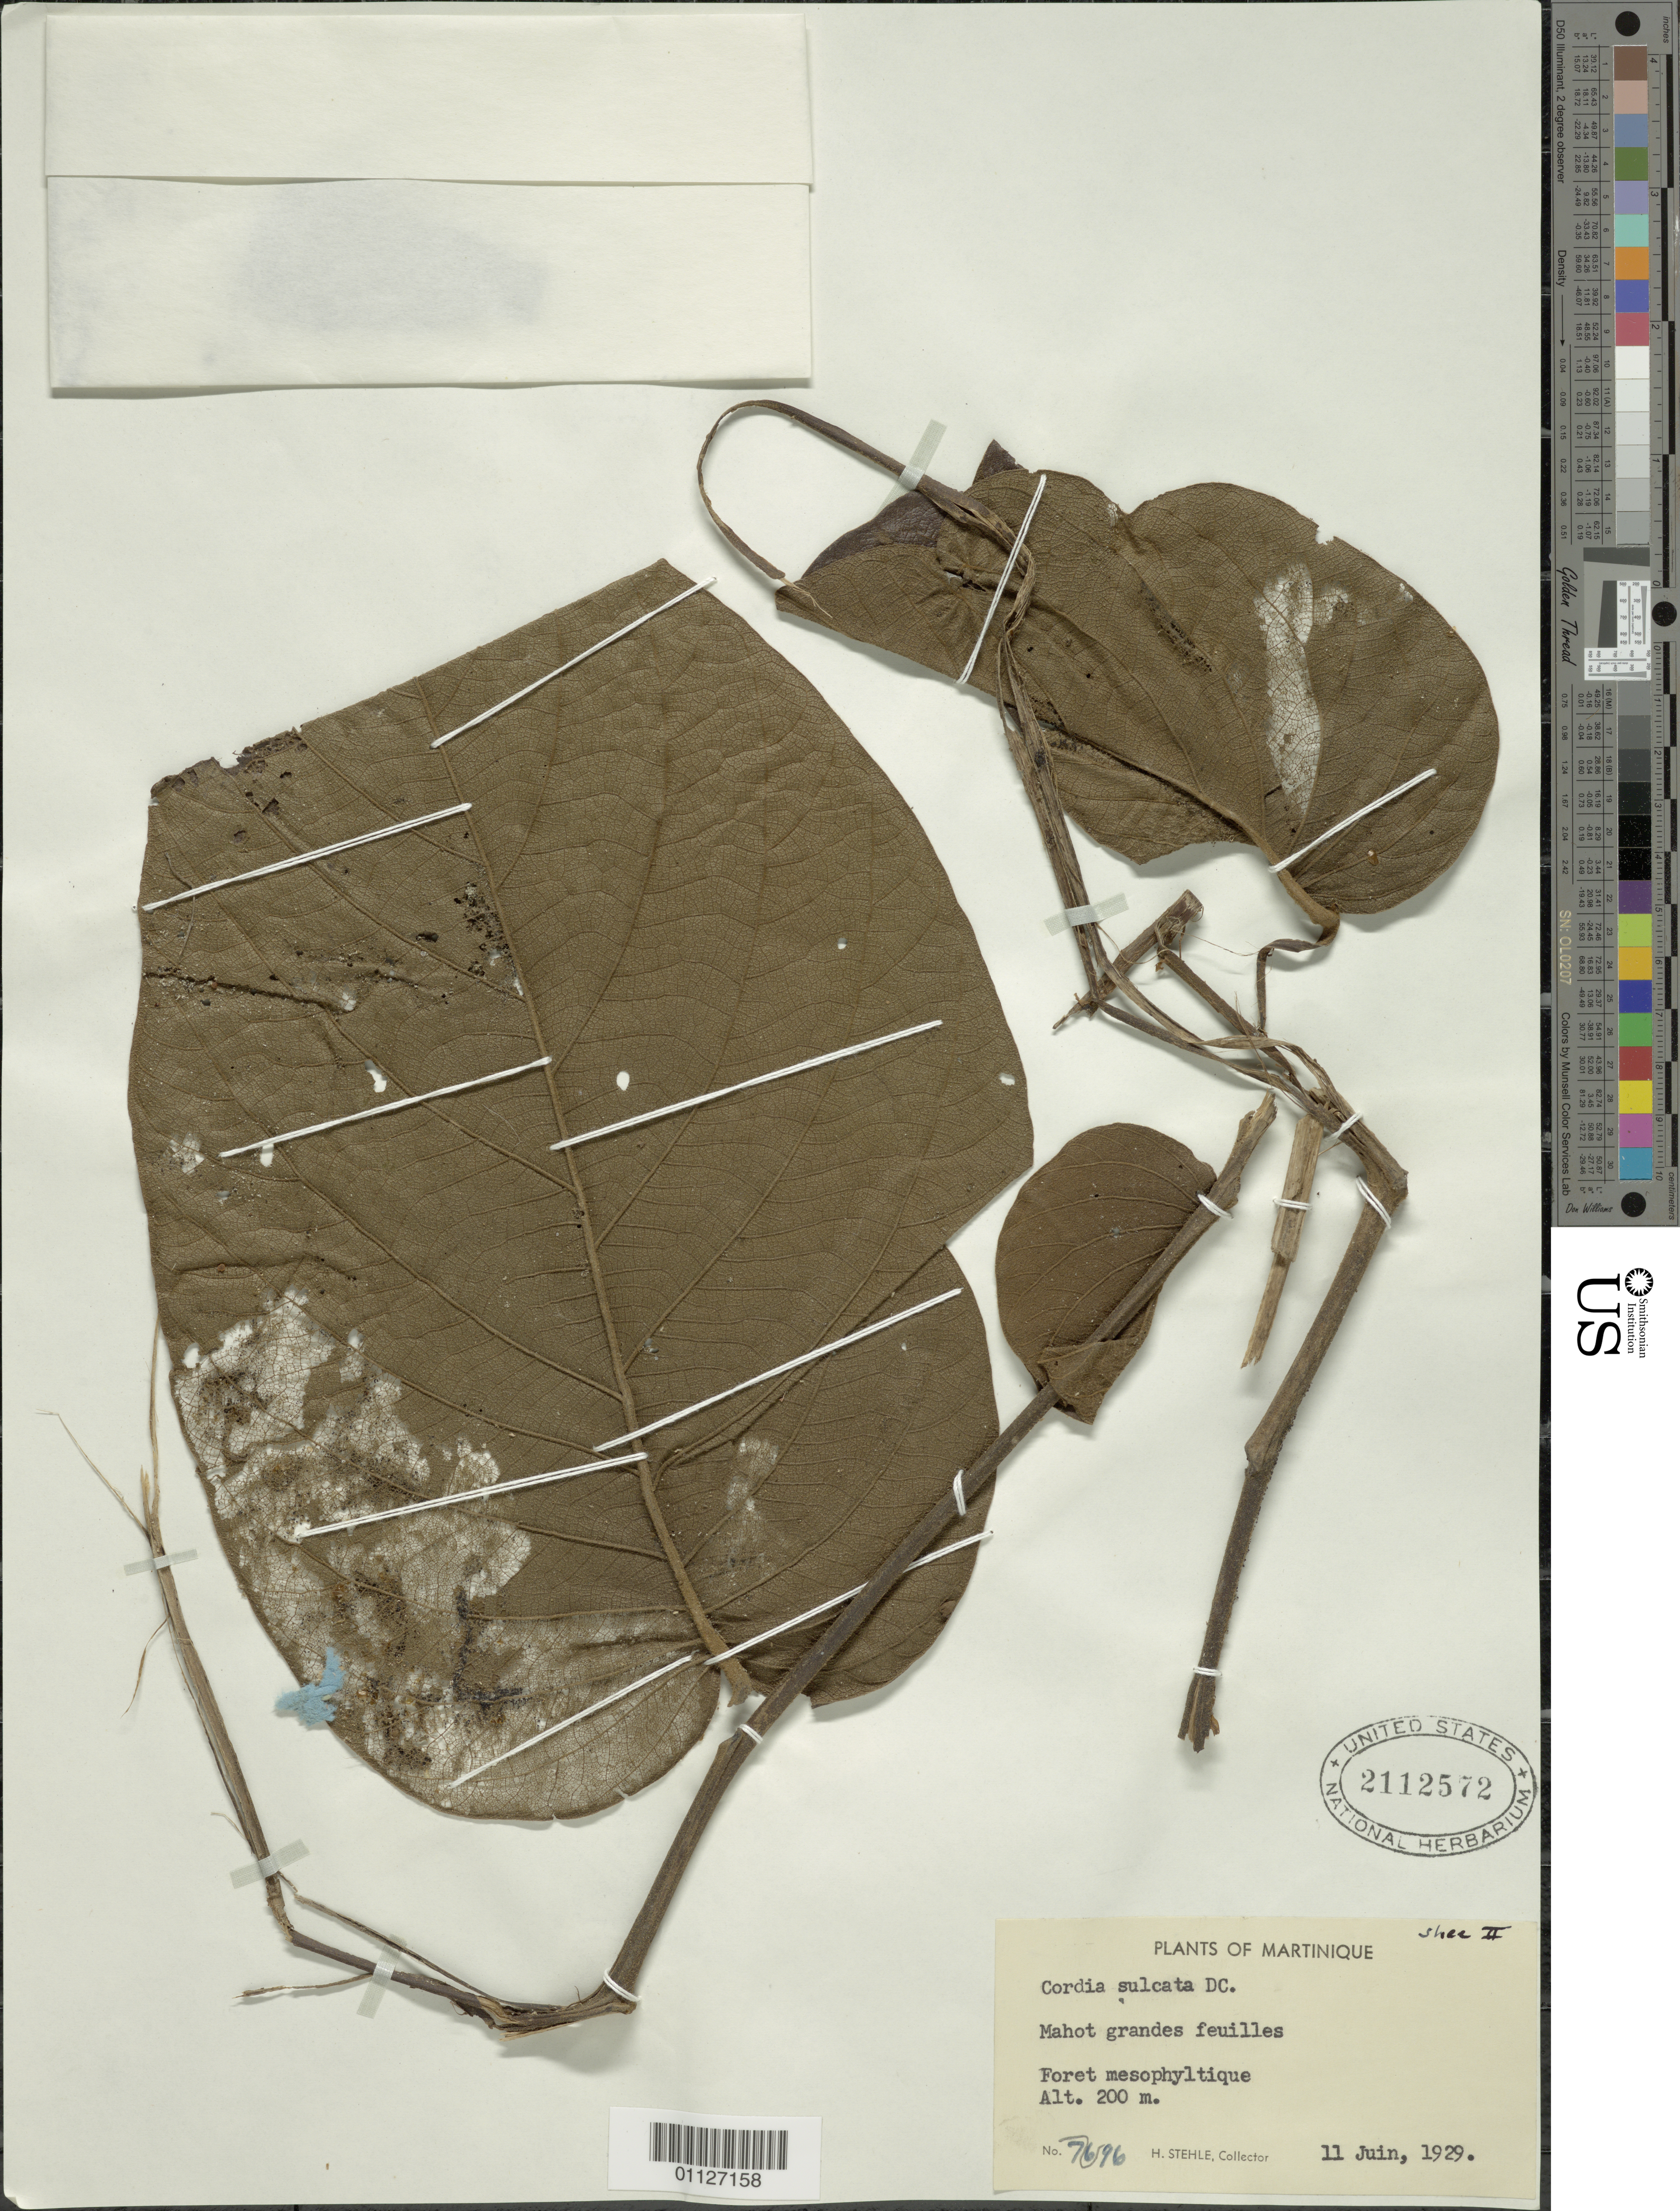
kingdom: Plantae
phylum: Tracheophyta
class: Magnoliopsida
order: Boraginales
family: Cordiaceae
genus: Cordia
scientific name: Cordia sulcata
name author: DC.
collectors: H. Stehlé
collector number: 7696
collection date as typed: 11 Jun 1929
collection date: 1929-06-11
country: Martinique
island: Martinique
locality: Forêt mésophytique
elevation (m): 200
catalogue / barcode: US 2112572